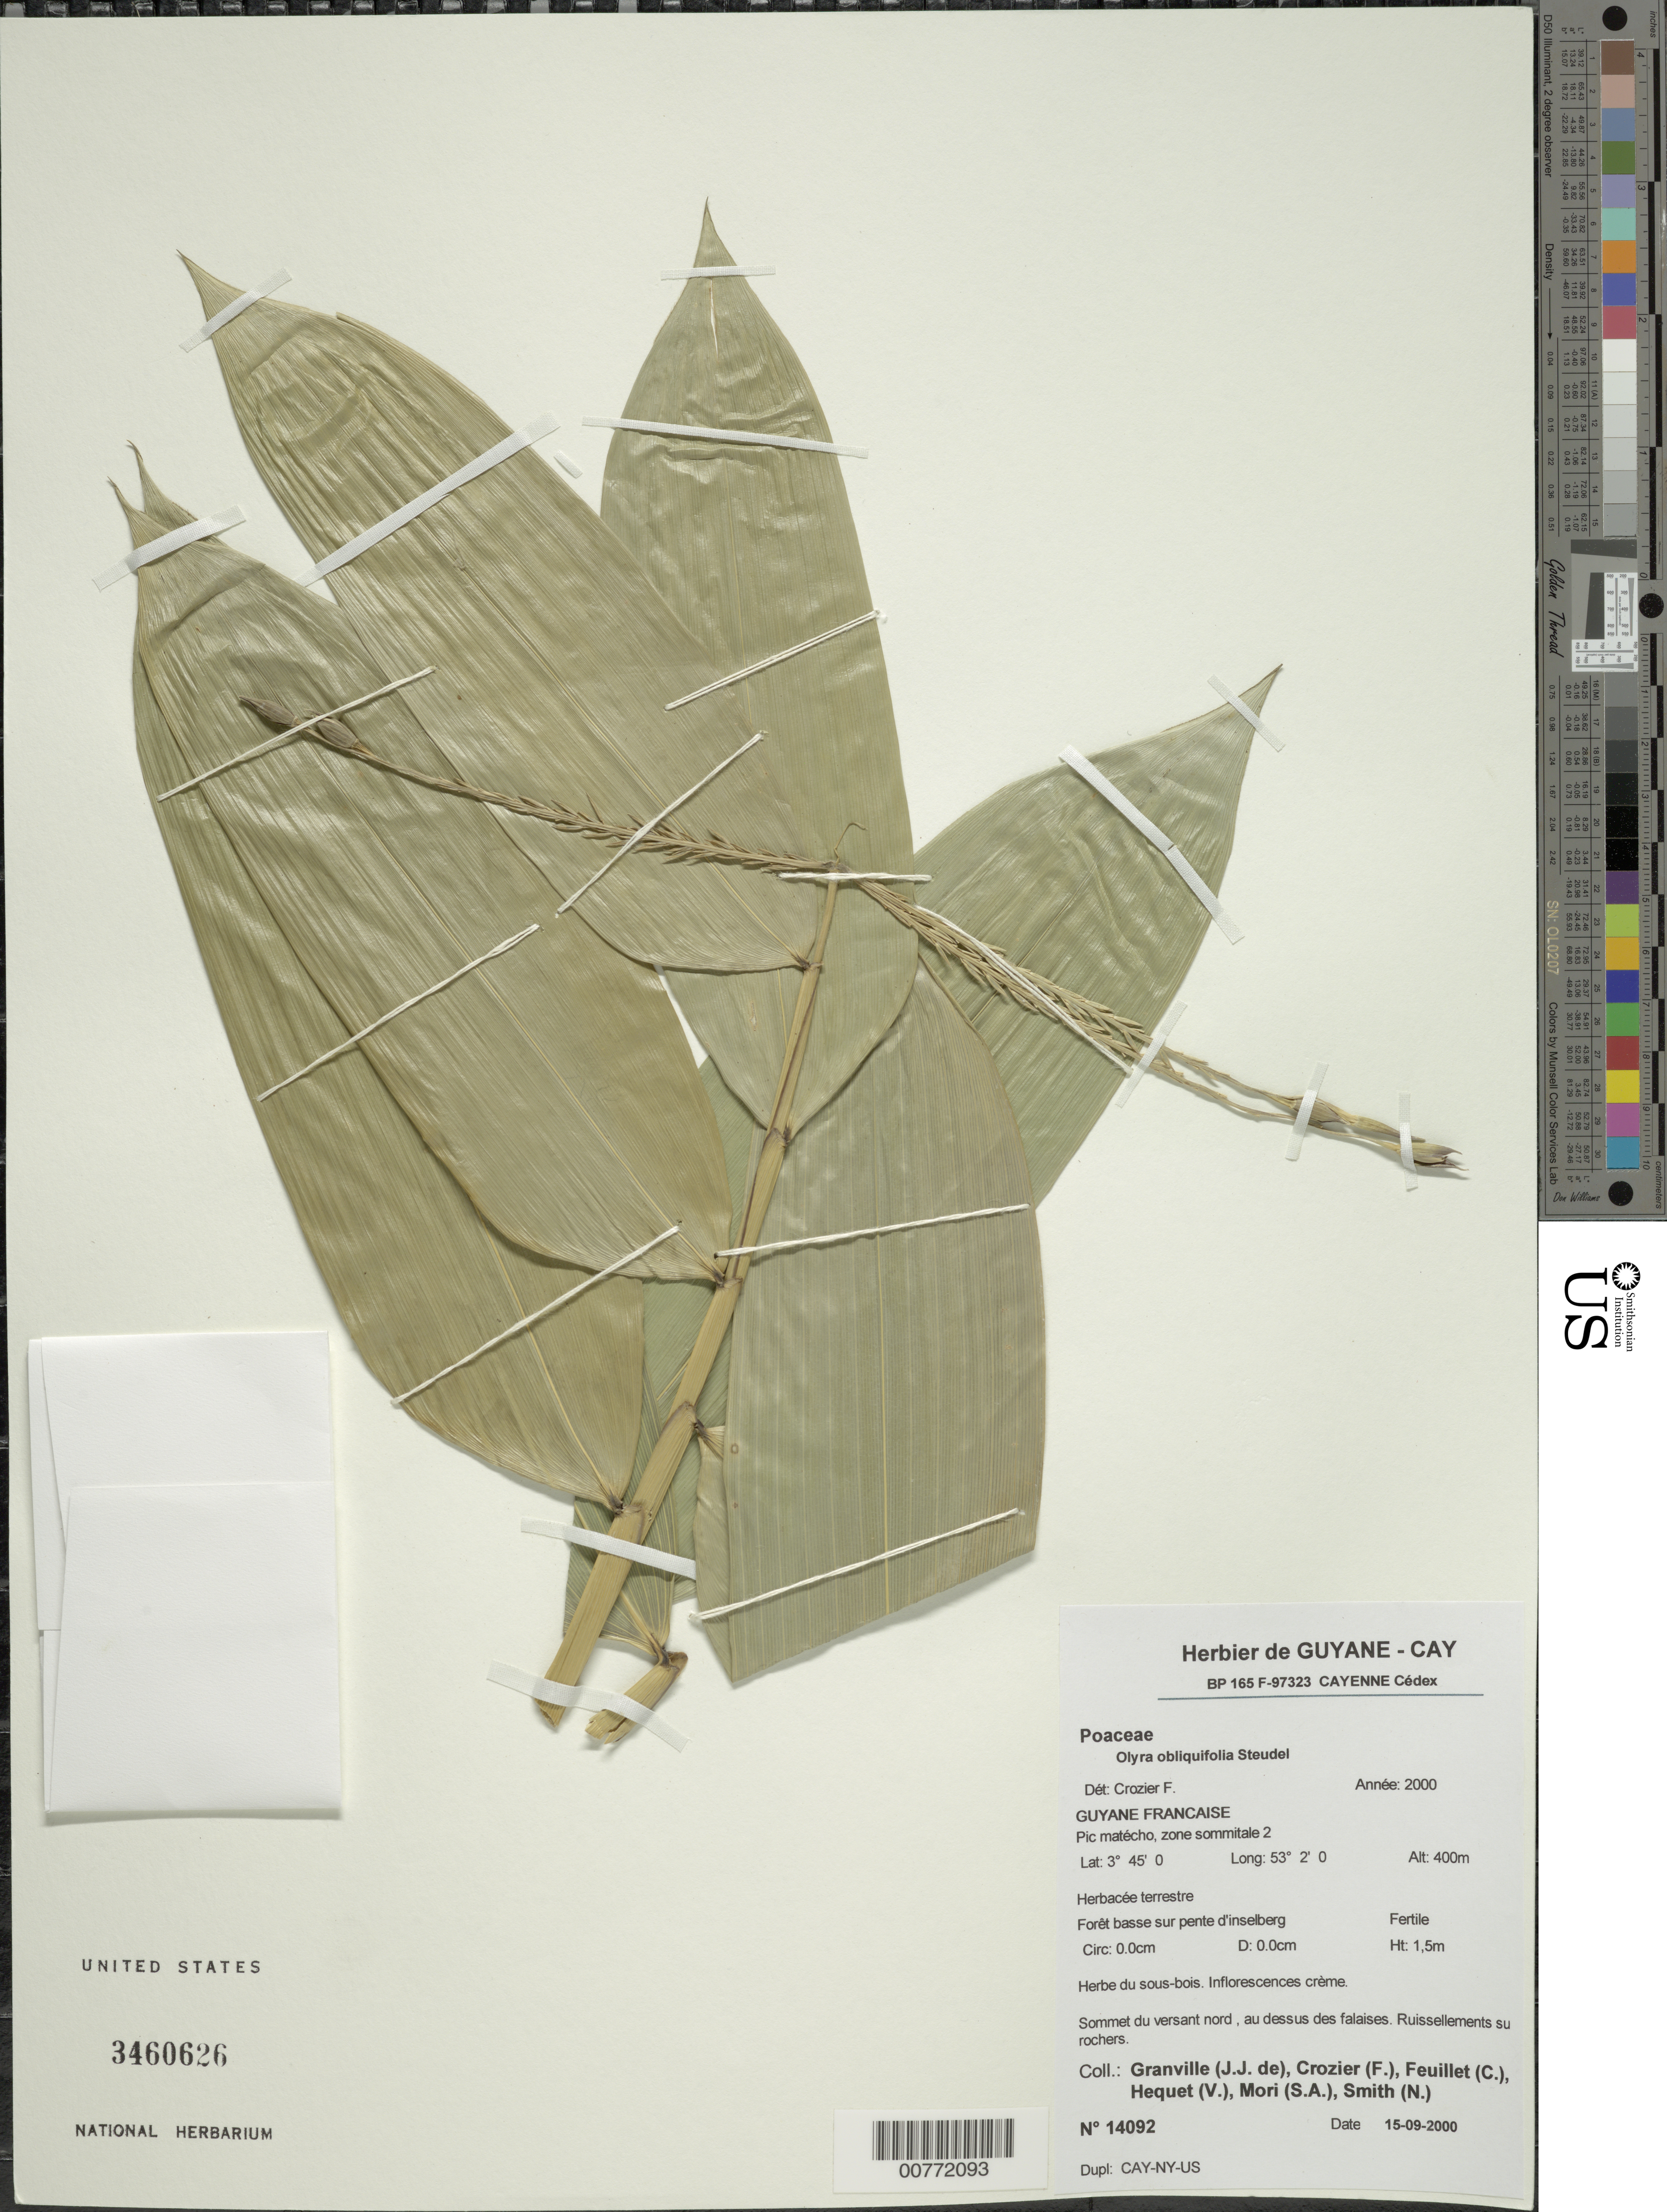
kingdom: Plantae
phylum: Tracheophyta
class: Liliopsida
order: Poales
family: Poaceae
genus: Olyra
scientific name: Olyra obliquifolia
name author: Steud.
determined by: Crozier, F.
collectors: J.-J. de Granville, F. Crozier, C. Feuillet, V. Hequet, S. Mori & N. Smith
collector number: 14092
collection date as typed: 15-Sep-00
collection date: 2000-09-15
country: French Guiana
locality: Pic Matécho, zone sommitale 2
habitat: Forêt basse sur pente d'inselberg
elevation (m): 400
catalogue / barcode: US 3460626